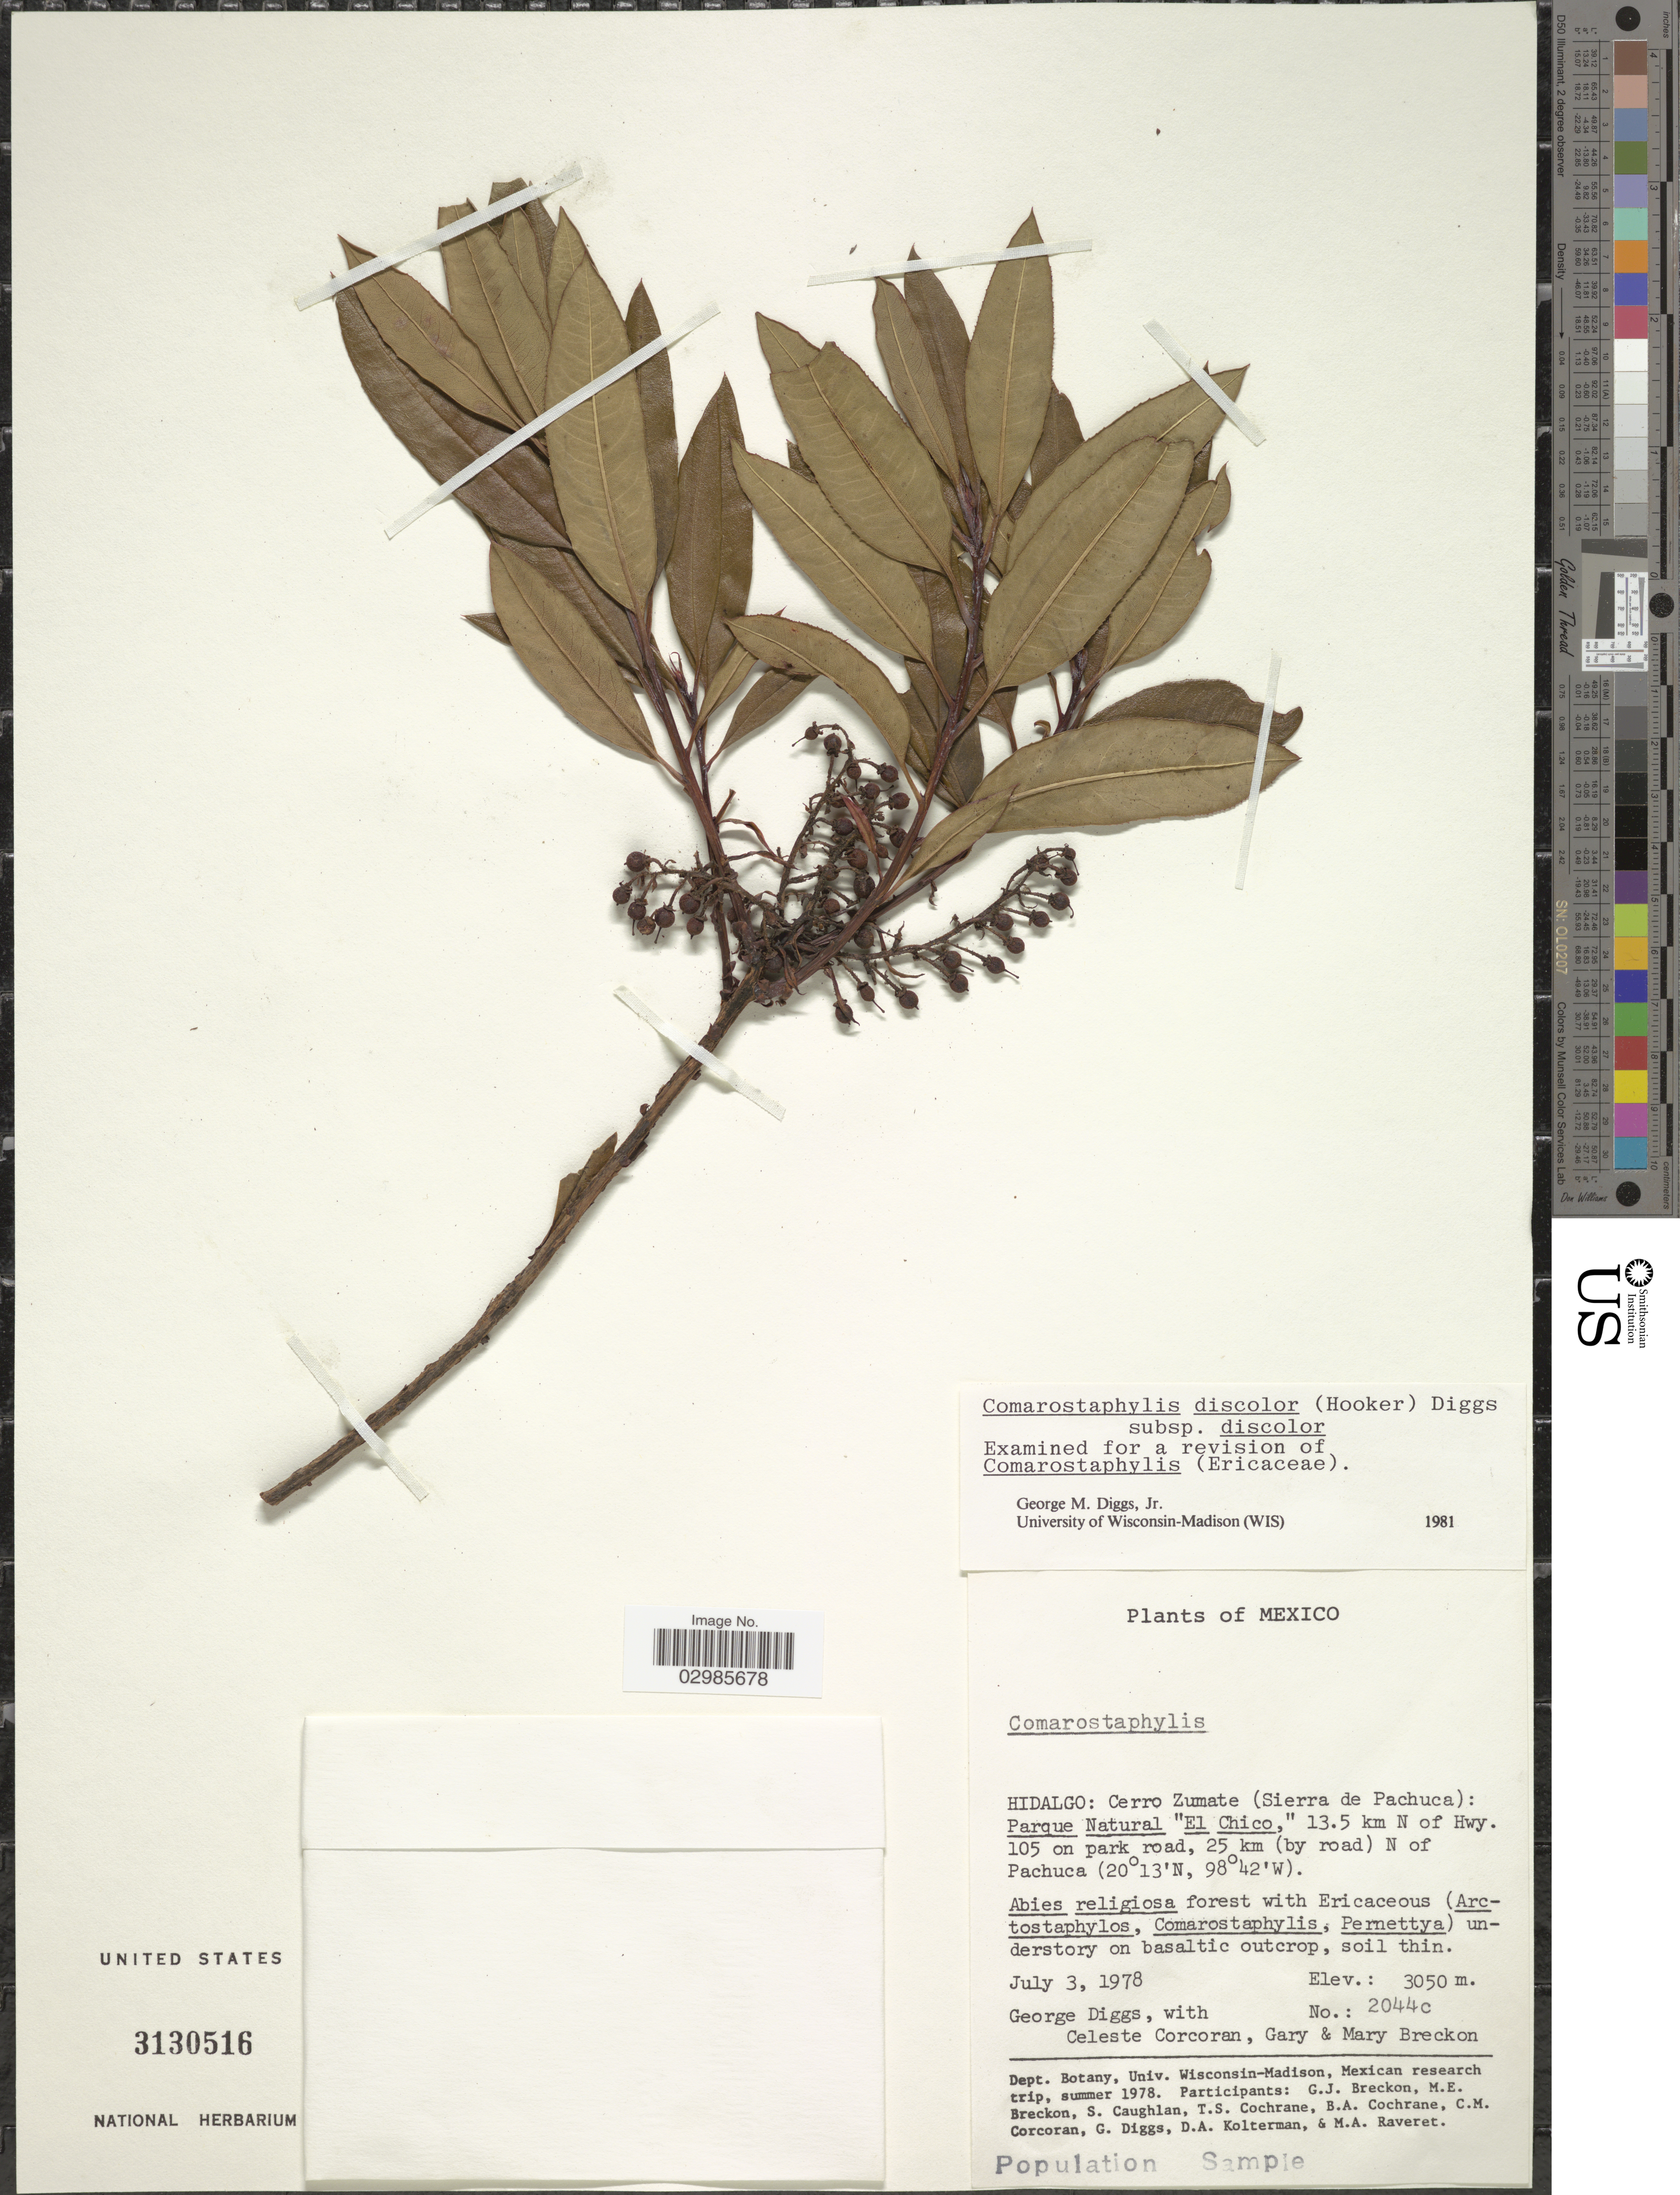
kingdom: Plantae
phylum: Tracheophyta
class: Magnoliopsida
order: Ericales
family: Ericaceae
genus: Comarostaphylis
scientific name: Comarostaphylis discolor subsp. discolor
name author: (Hook.) Diggs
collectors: G. Diggs, C. Corcoran, G. J. Breckon & M. Breckon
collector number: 2044c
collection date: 1978-07-03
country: Mexico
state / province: Hidalgo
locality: Cerro Zumate (Sierra de Pachuca): Parque Natural "El Chico", 13.5 km N of Hwy. 105 on park road, 25 km (by road) N of Pachuca.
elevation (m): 3050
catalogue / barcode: US 3130516